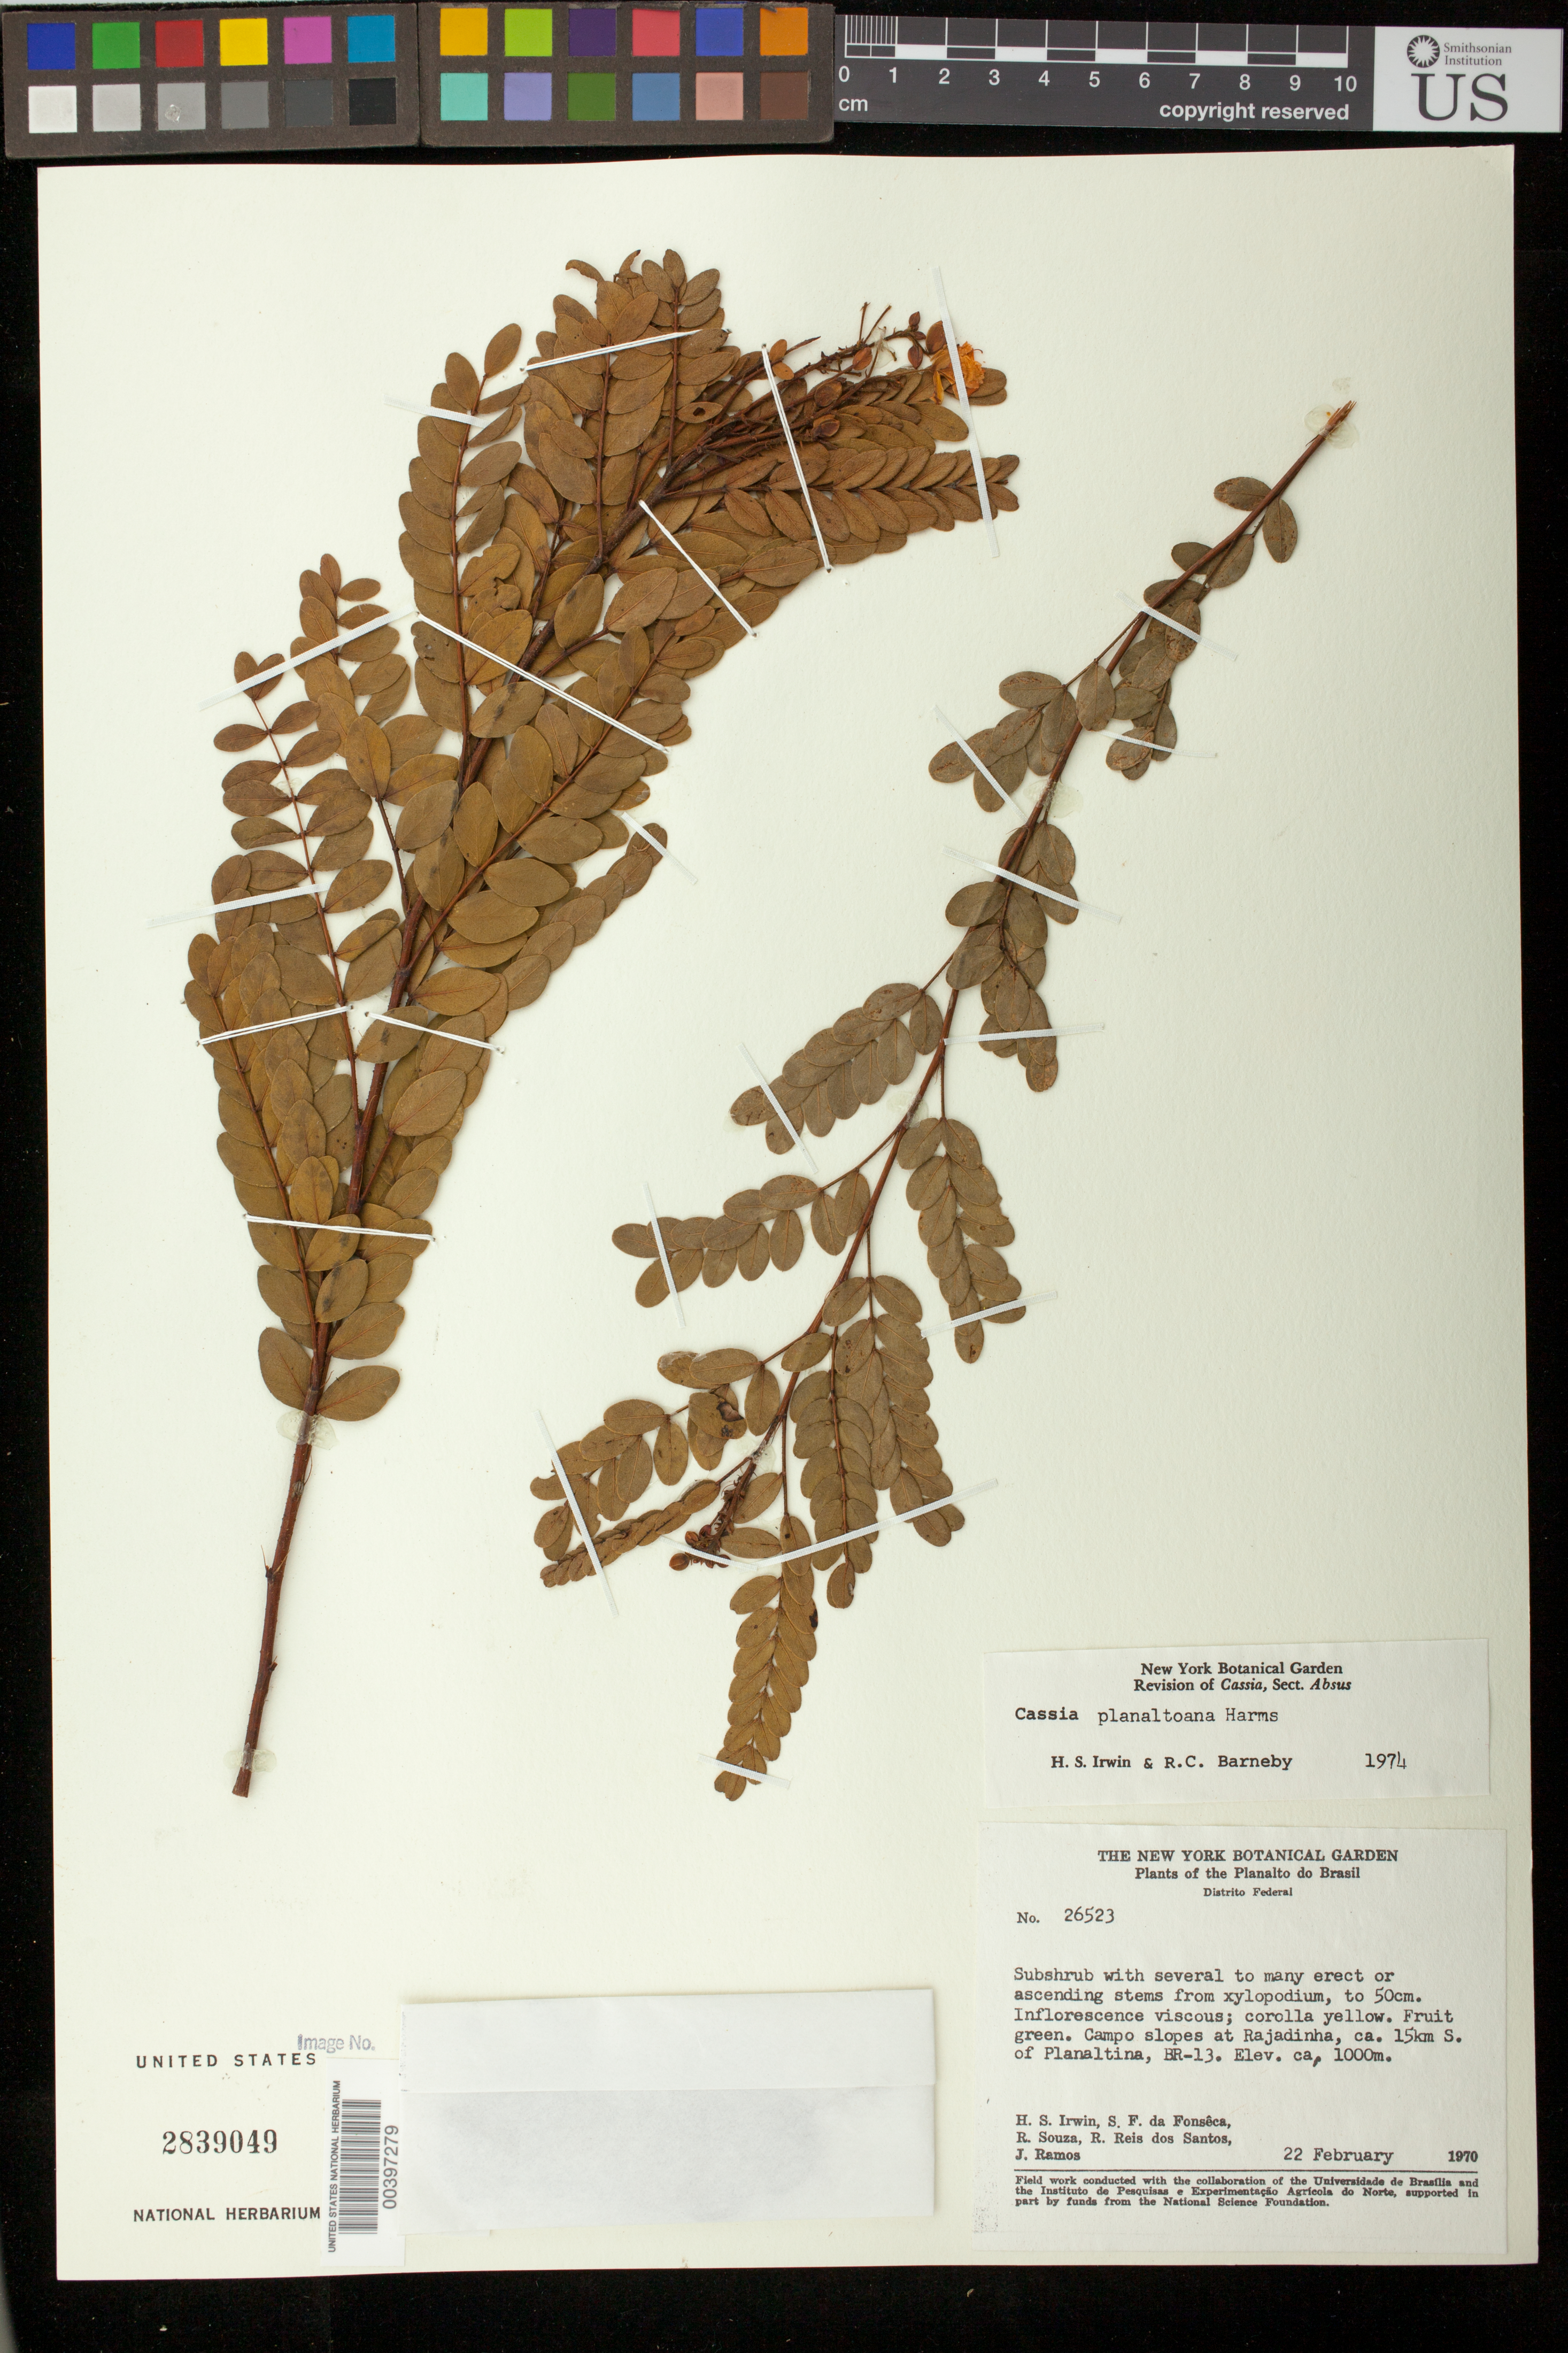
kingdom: Plantae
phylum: Tracheophyta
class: Magnoliopsida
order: Fabales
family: Fabaceae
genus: Chamaecrista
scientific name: Chamaecrista planaltoana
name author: (Harms) H.S. Irwin & Barneby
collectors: H. Irwin, S. F. Fonsêca, R. Souza, R. G. P. Santos & J. F. Ramos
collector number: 26523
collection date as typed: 22 Feb 1970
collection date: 1970-02-22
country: Brazil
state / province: Distrito Federal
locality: At Rajadinha, ca. 15 km S. of Planaltina, BR-13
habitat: Campo slopes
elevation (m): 1000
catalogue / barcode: US 2839049